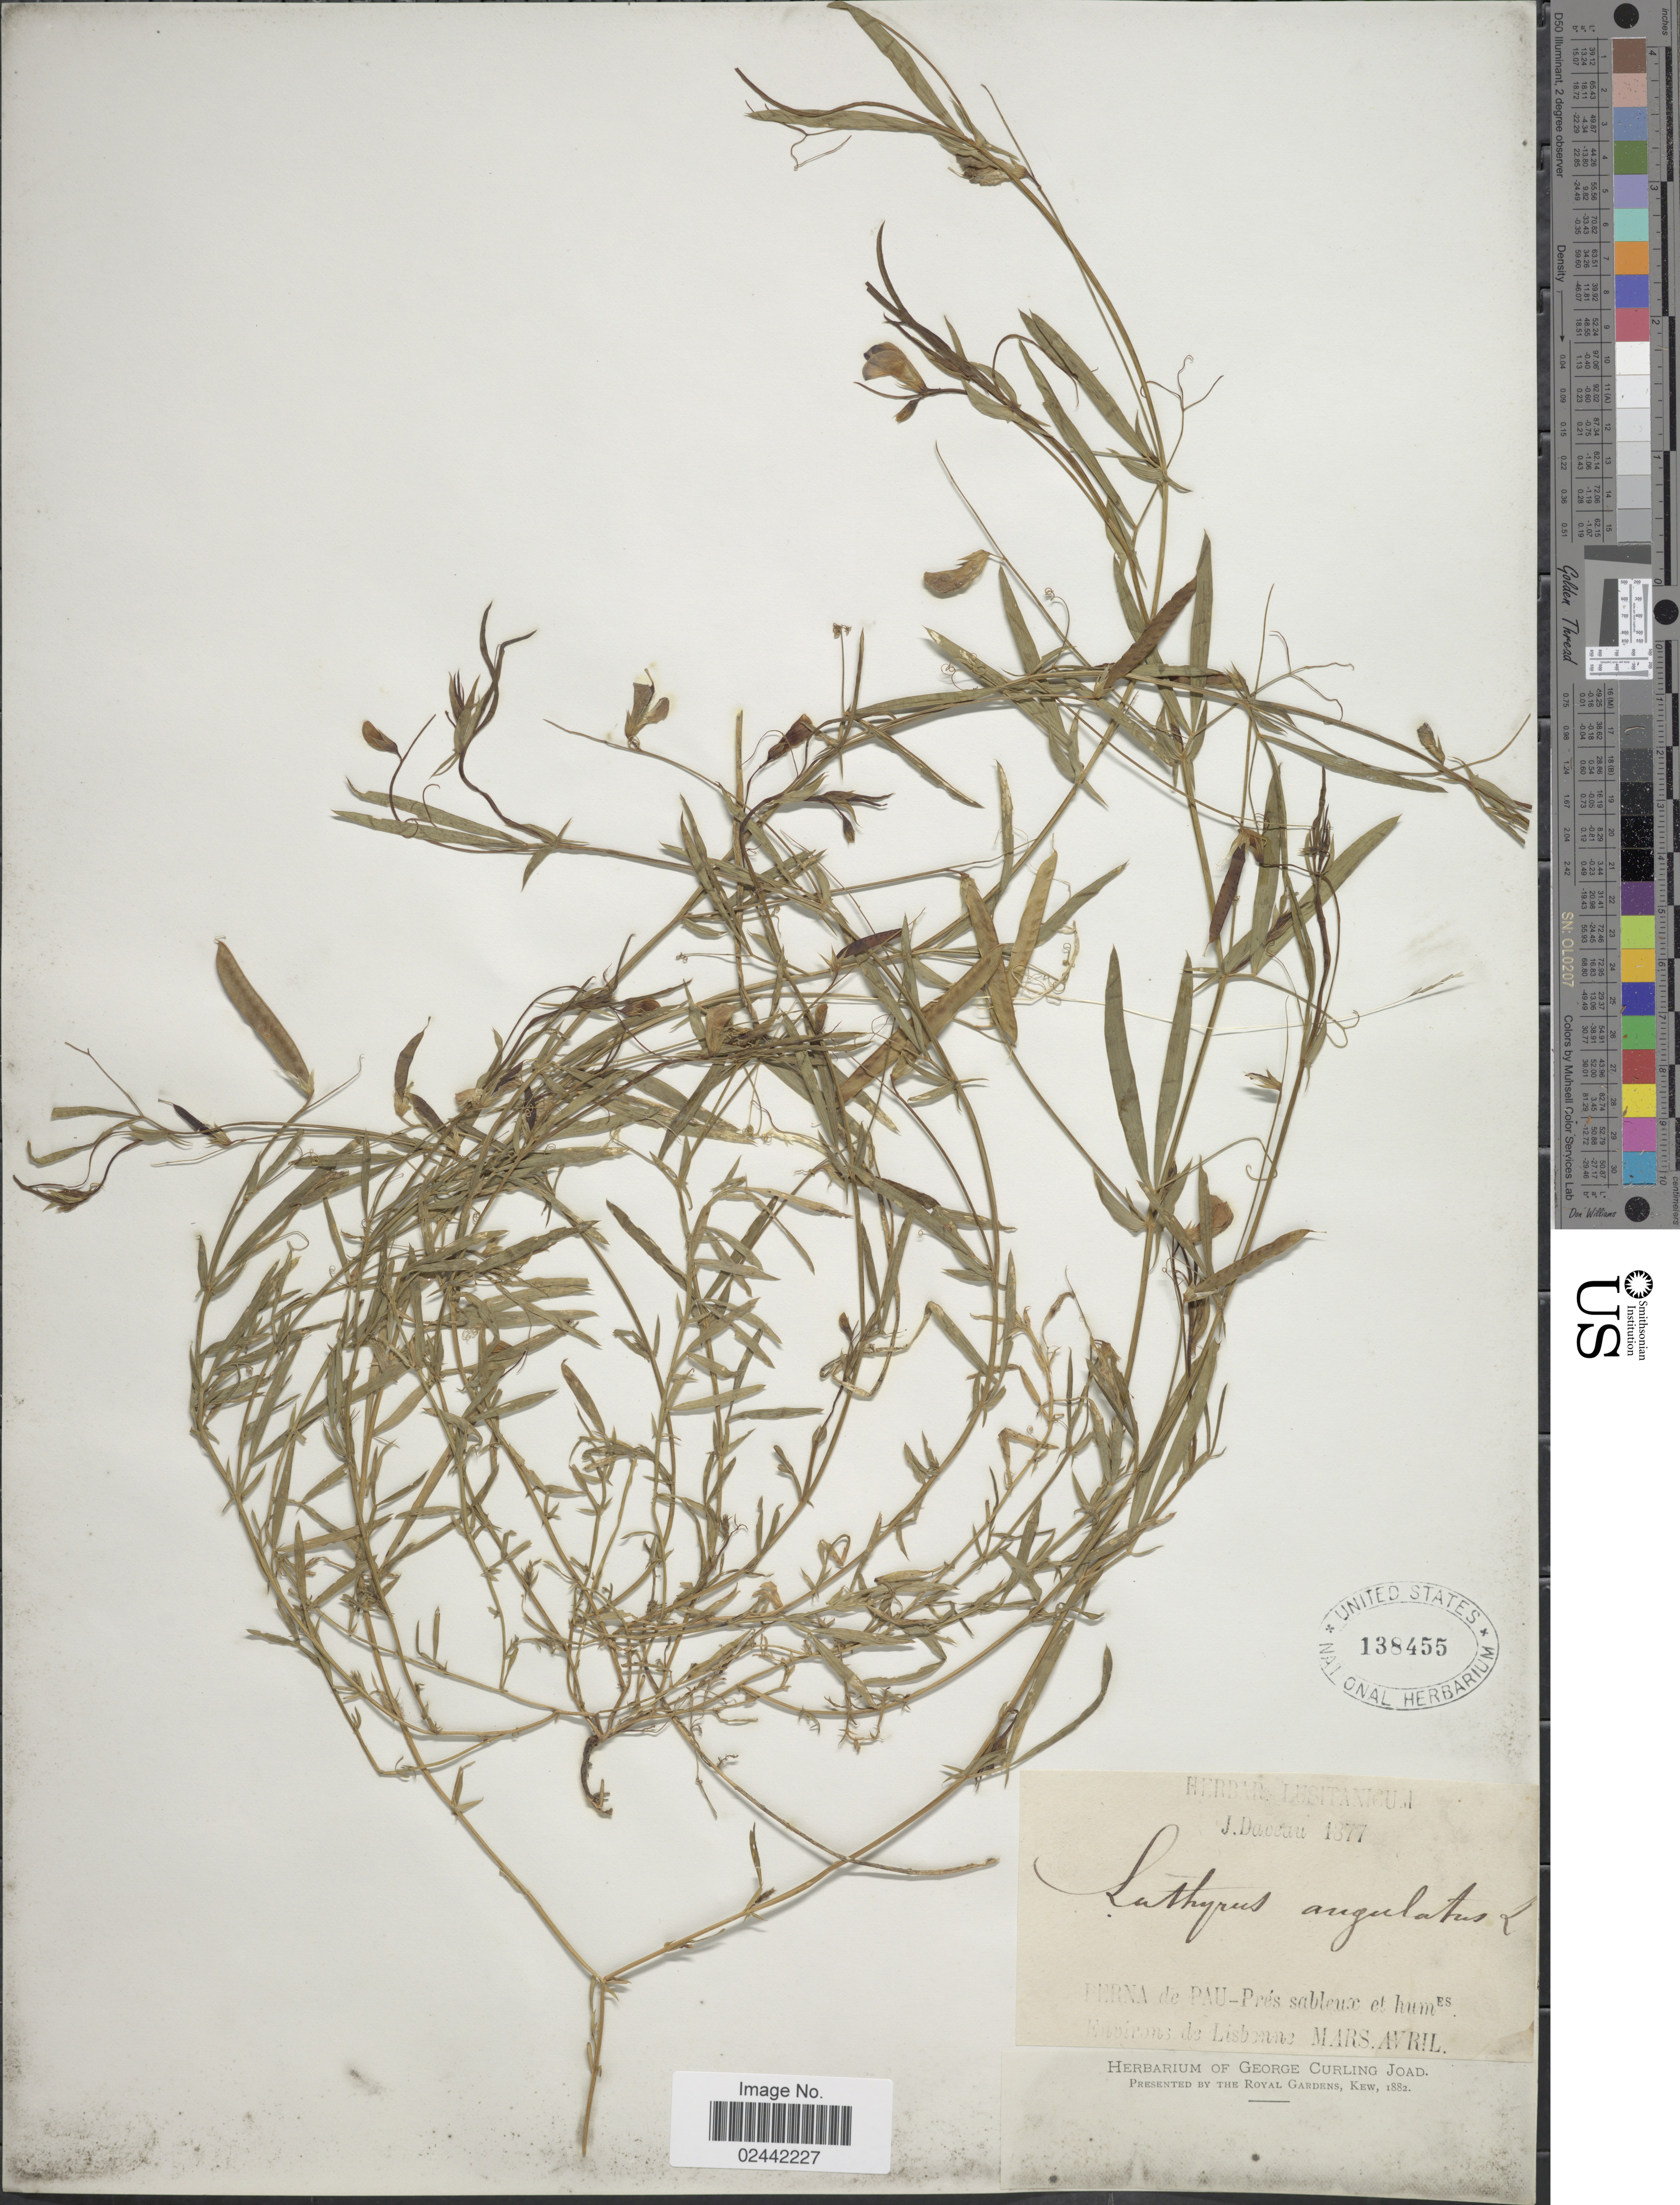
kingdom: Plantae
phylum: Tracheophyta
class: Magnoliopsida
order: Fabales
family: Fabaceae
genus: Lathyrus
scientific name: Lathyrus angulatus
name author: L.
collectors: J. Daveau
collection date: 1877-03/1877-04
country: Portugal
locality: Perna de Pau-Pres sableux el Humes. Environs de Lisbonne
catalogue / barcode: US 138455